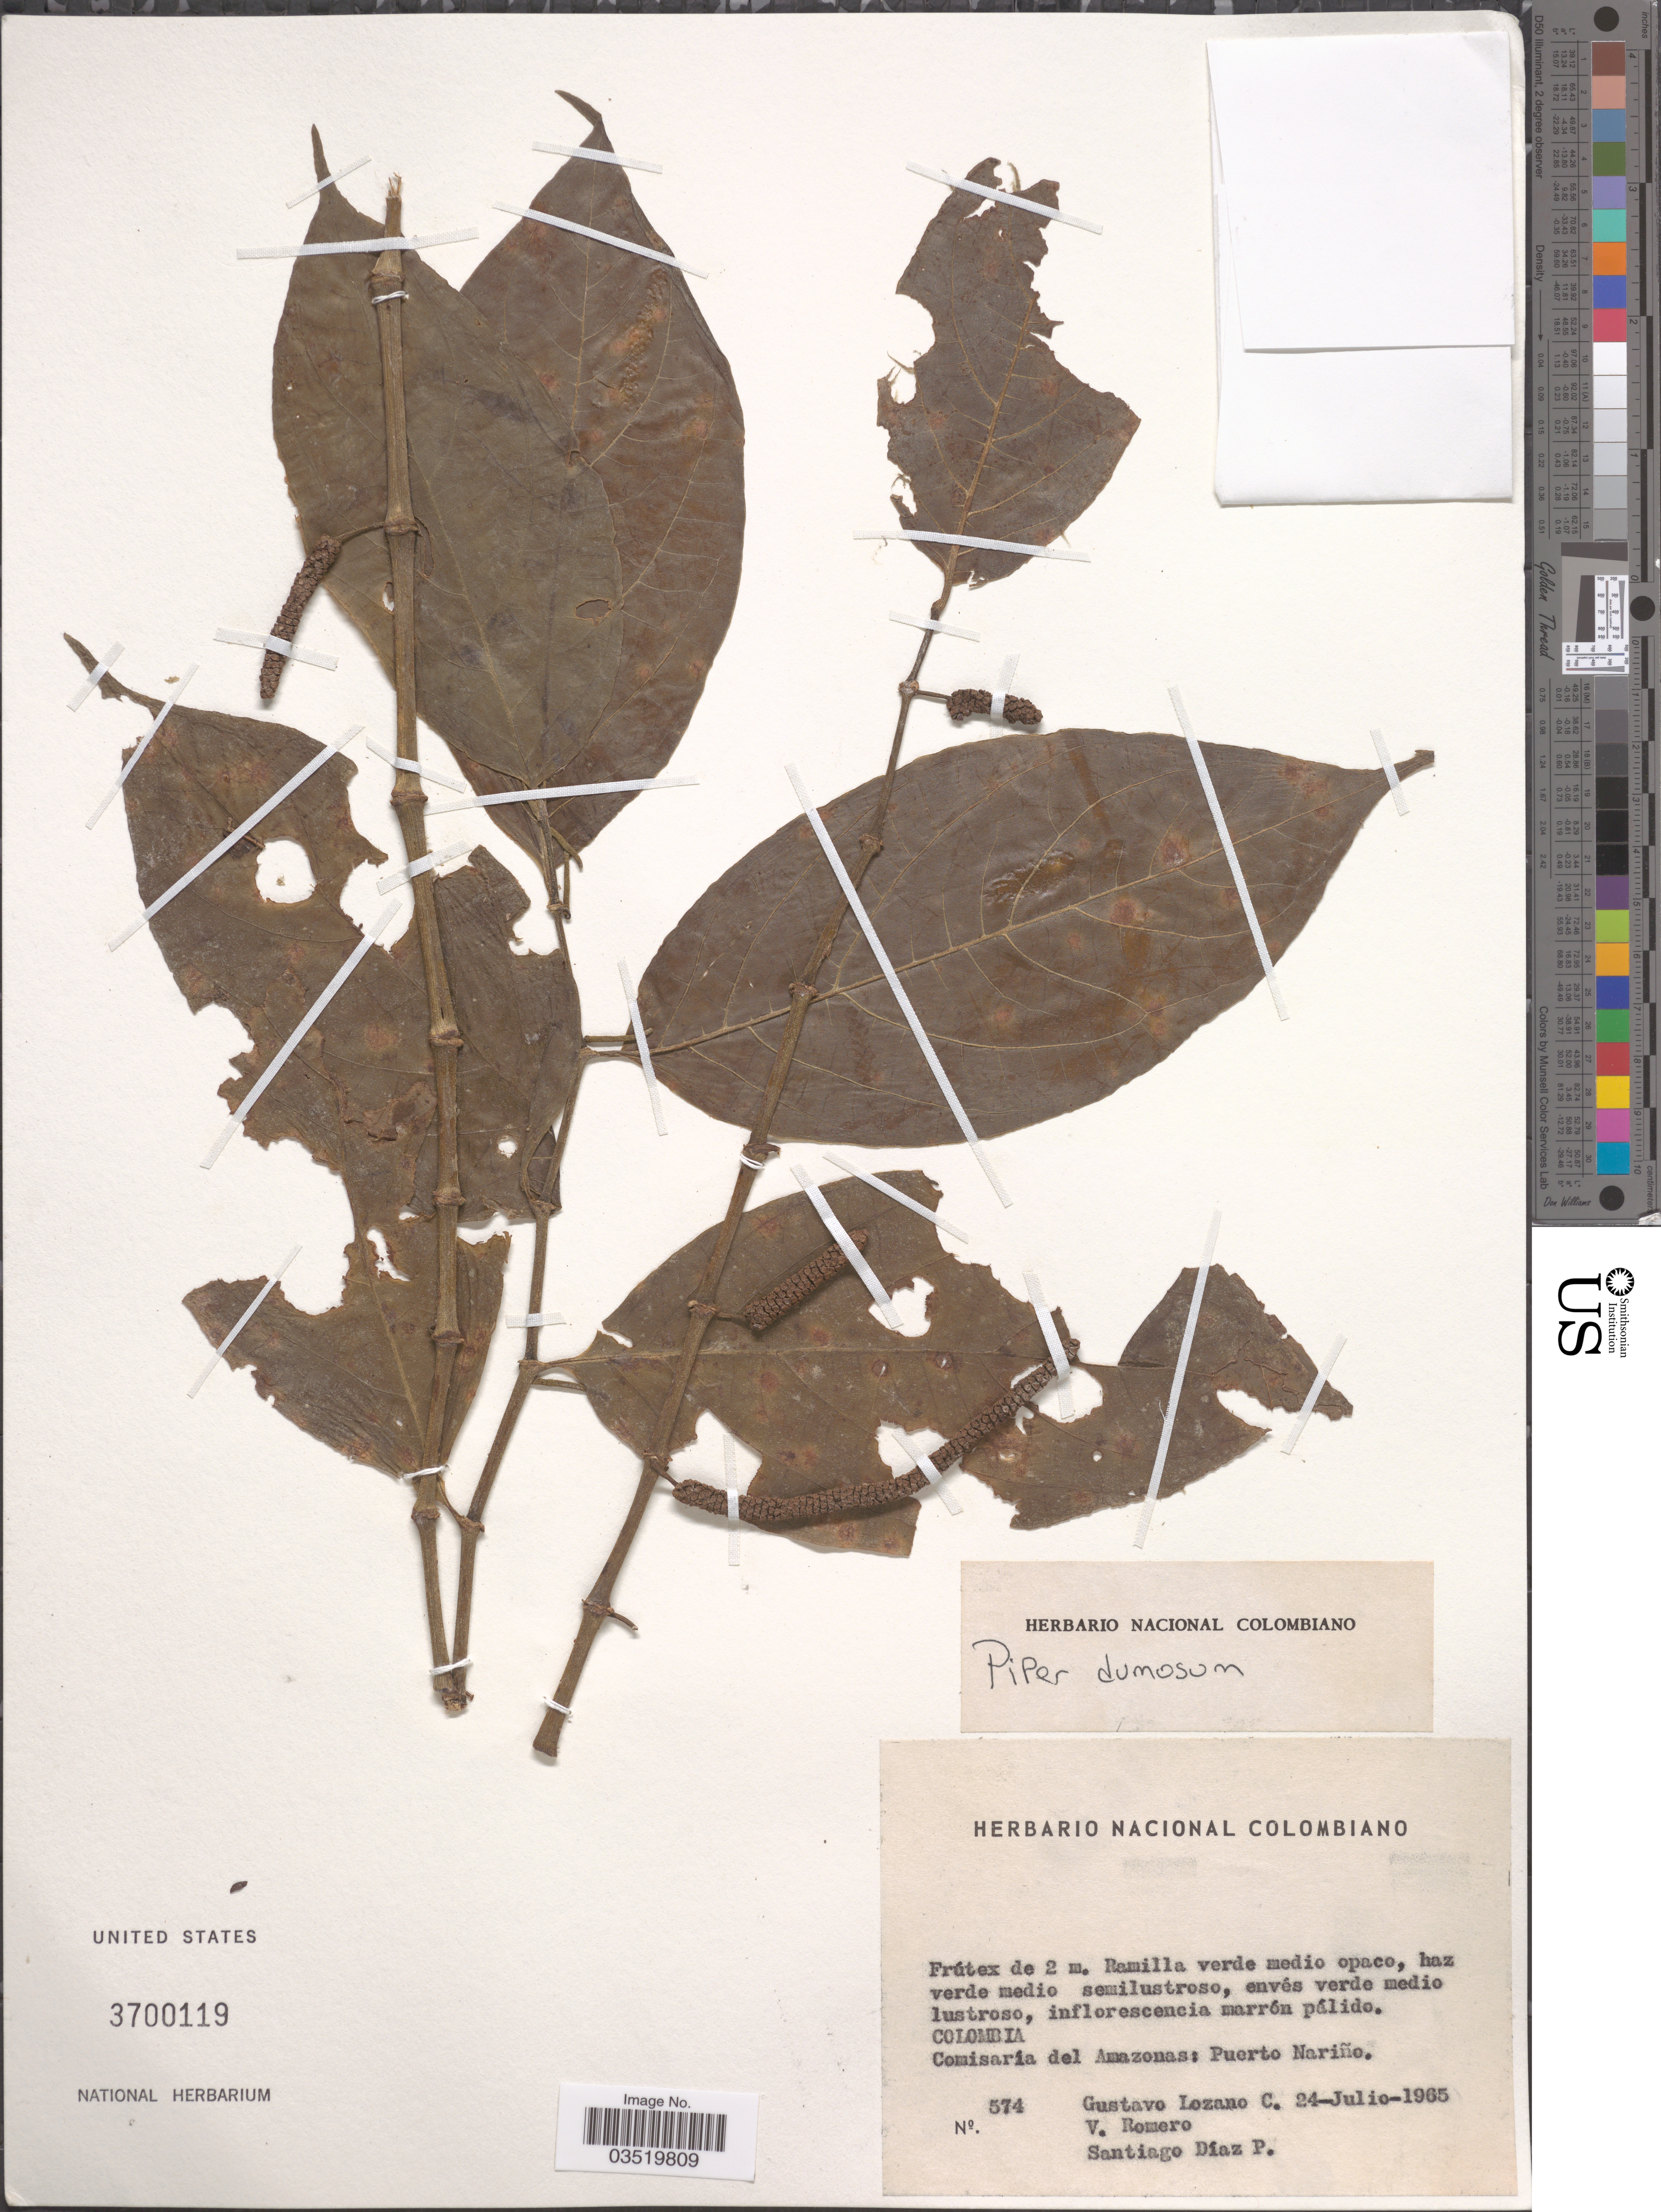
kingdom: Plantae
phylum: Tracheophyta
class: Magnoliopsida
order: Piperales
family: Piperaceae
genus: Piper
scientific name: Piper dumosum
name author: Rudge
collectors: G. Lozano-Contreras, V. Romero & S. Diaz P.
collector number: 574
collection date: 1965-07-24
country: Colombia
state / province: Amazônas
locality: Comisaria del Amazonas: Puerto Nariño.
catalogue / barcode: US 3700119